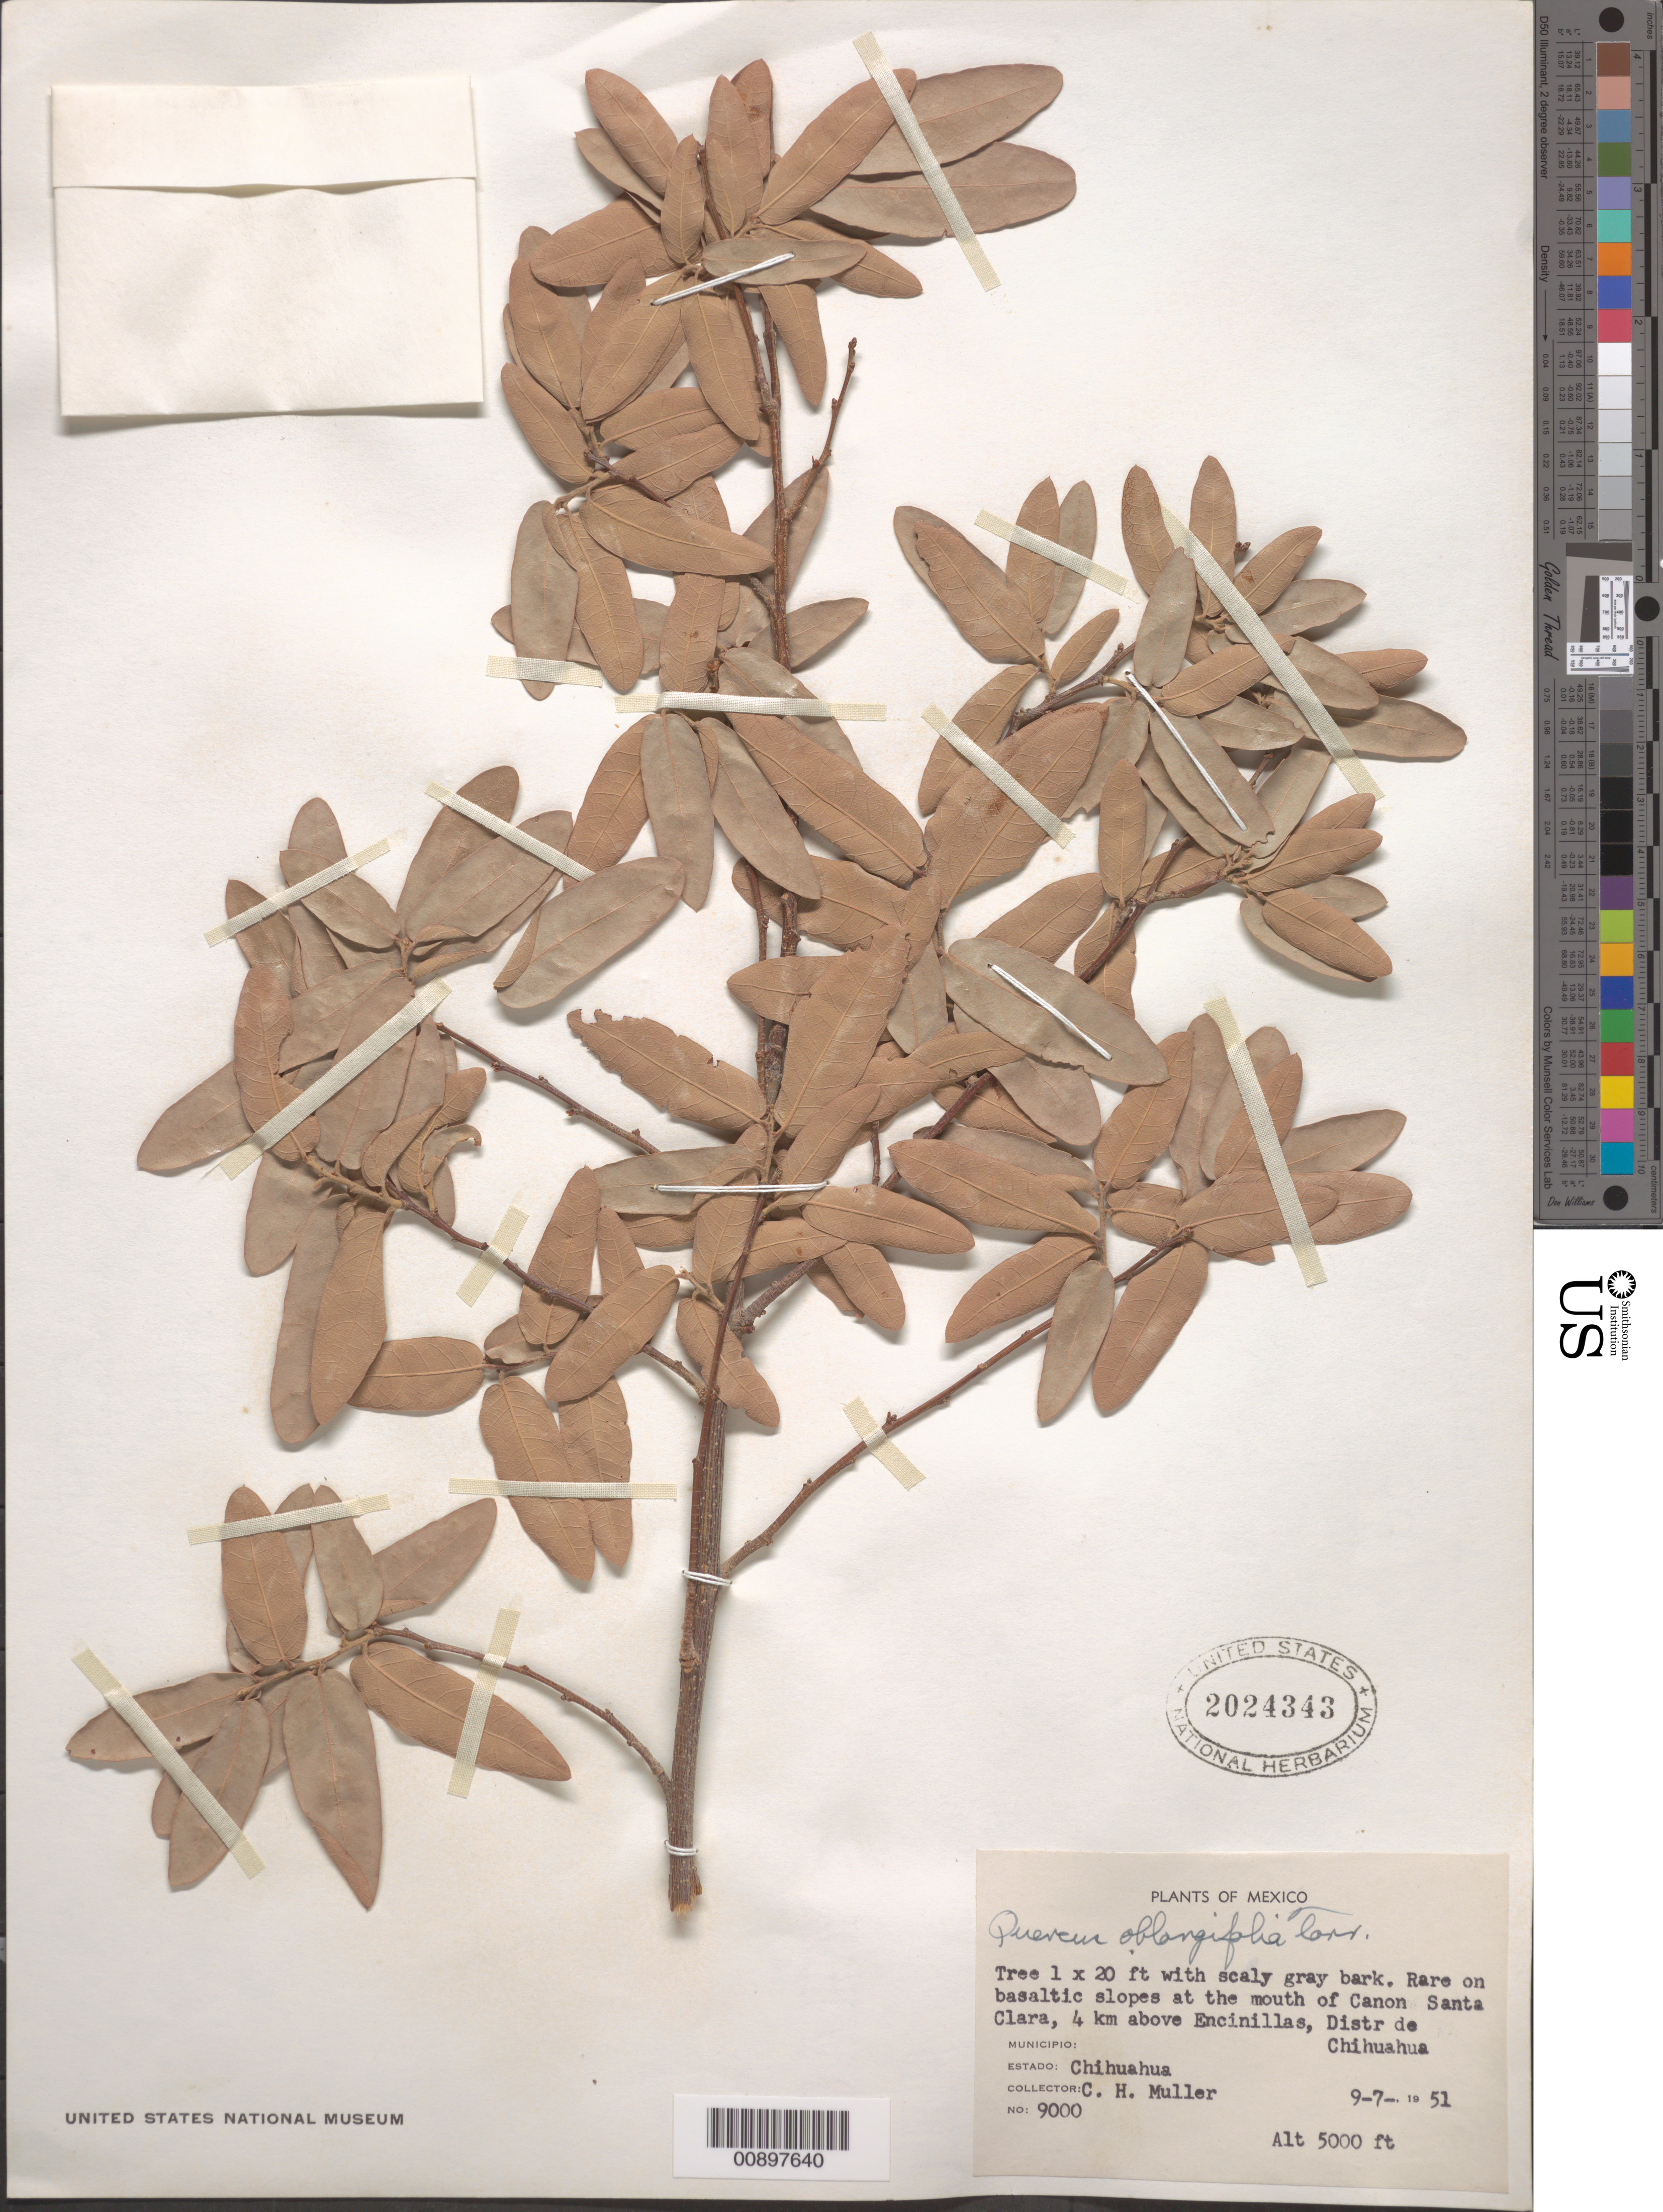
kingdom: Plantae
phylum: Tracheophyta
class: Magnoliopsida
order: Fagales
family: Fagaceae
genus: Quercus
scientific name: Quercus oblongifolia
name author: Torr.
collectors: C. H. Muller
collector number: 9000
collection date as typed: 07 Sep 1951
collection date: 1951-09-07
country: Mexico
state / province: Chihuahua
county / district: Chihuahua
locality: At the mouth of Cañon Santa Clara, 4 km above Encinillas, Distr. Chihuahua, Chihuahua.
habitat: On basaltic slopes at the mouth of cañon.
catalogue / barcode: US 2024343